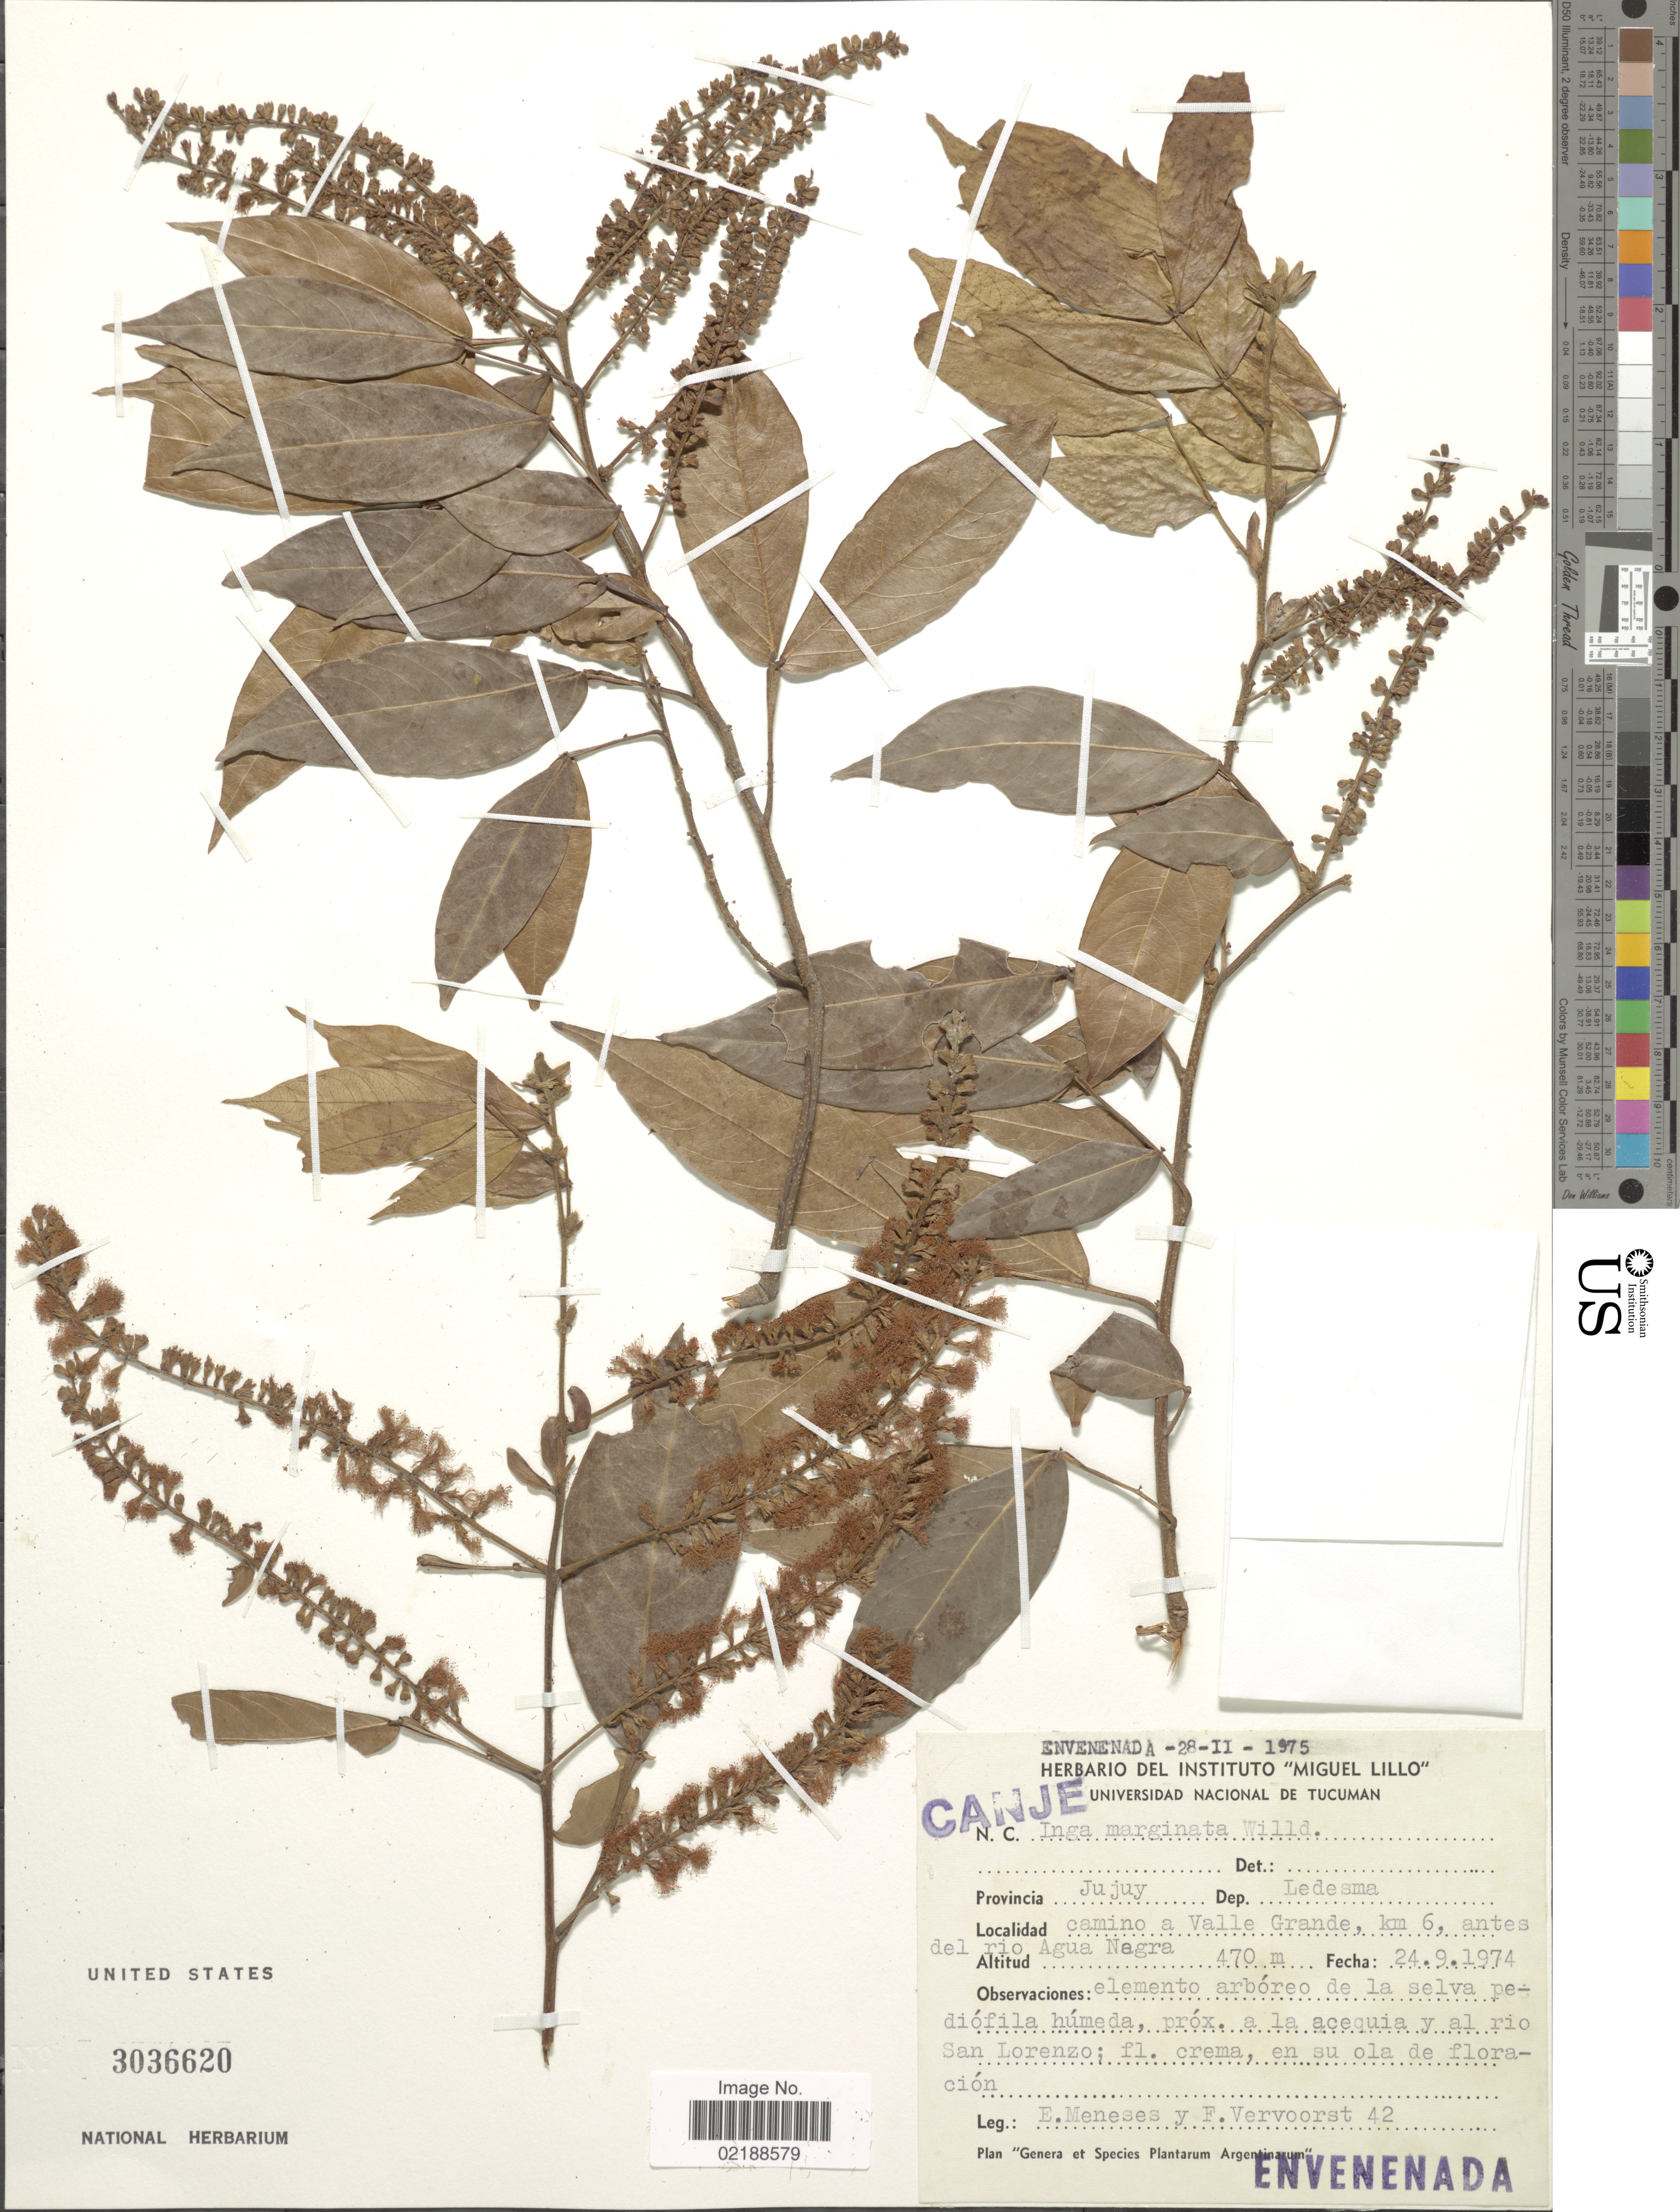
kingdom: Plantae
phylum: Tracheophyta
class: Magnoliopsida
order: Fabales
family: Fabaceae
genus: Inga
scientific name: Inga marginata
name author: Willd.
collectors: E. Meneses & F. Vervoorst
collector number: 2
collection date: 1974-09-24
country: Argentina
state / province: Jujuy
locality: Dep Ledesma, camino a Valle Grande, km 6, antes del rio Agua Negra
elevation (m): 470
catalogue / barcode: US 3036620